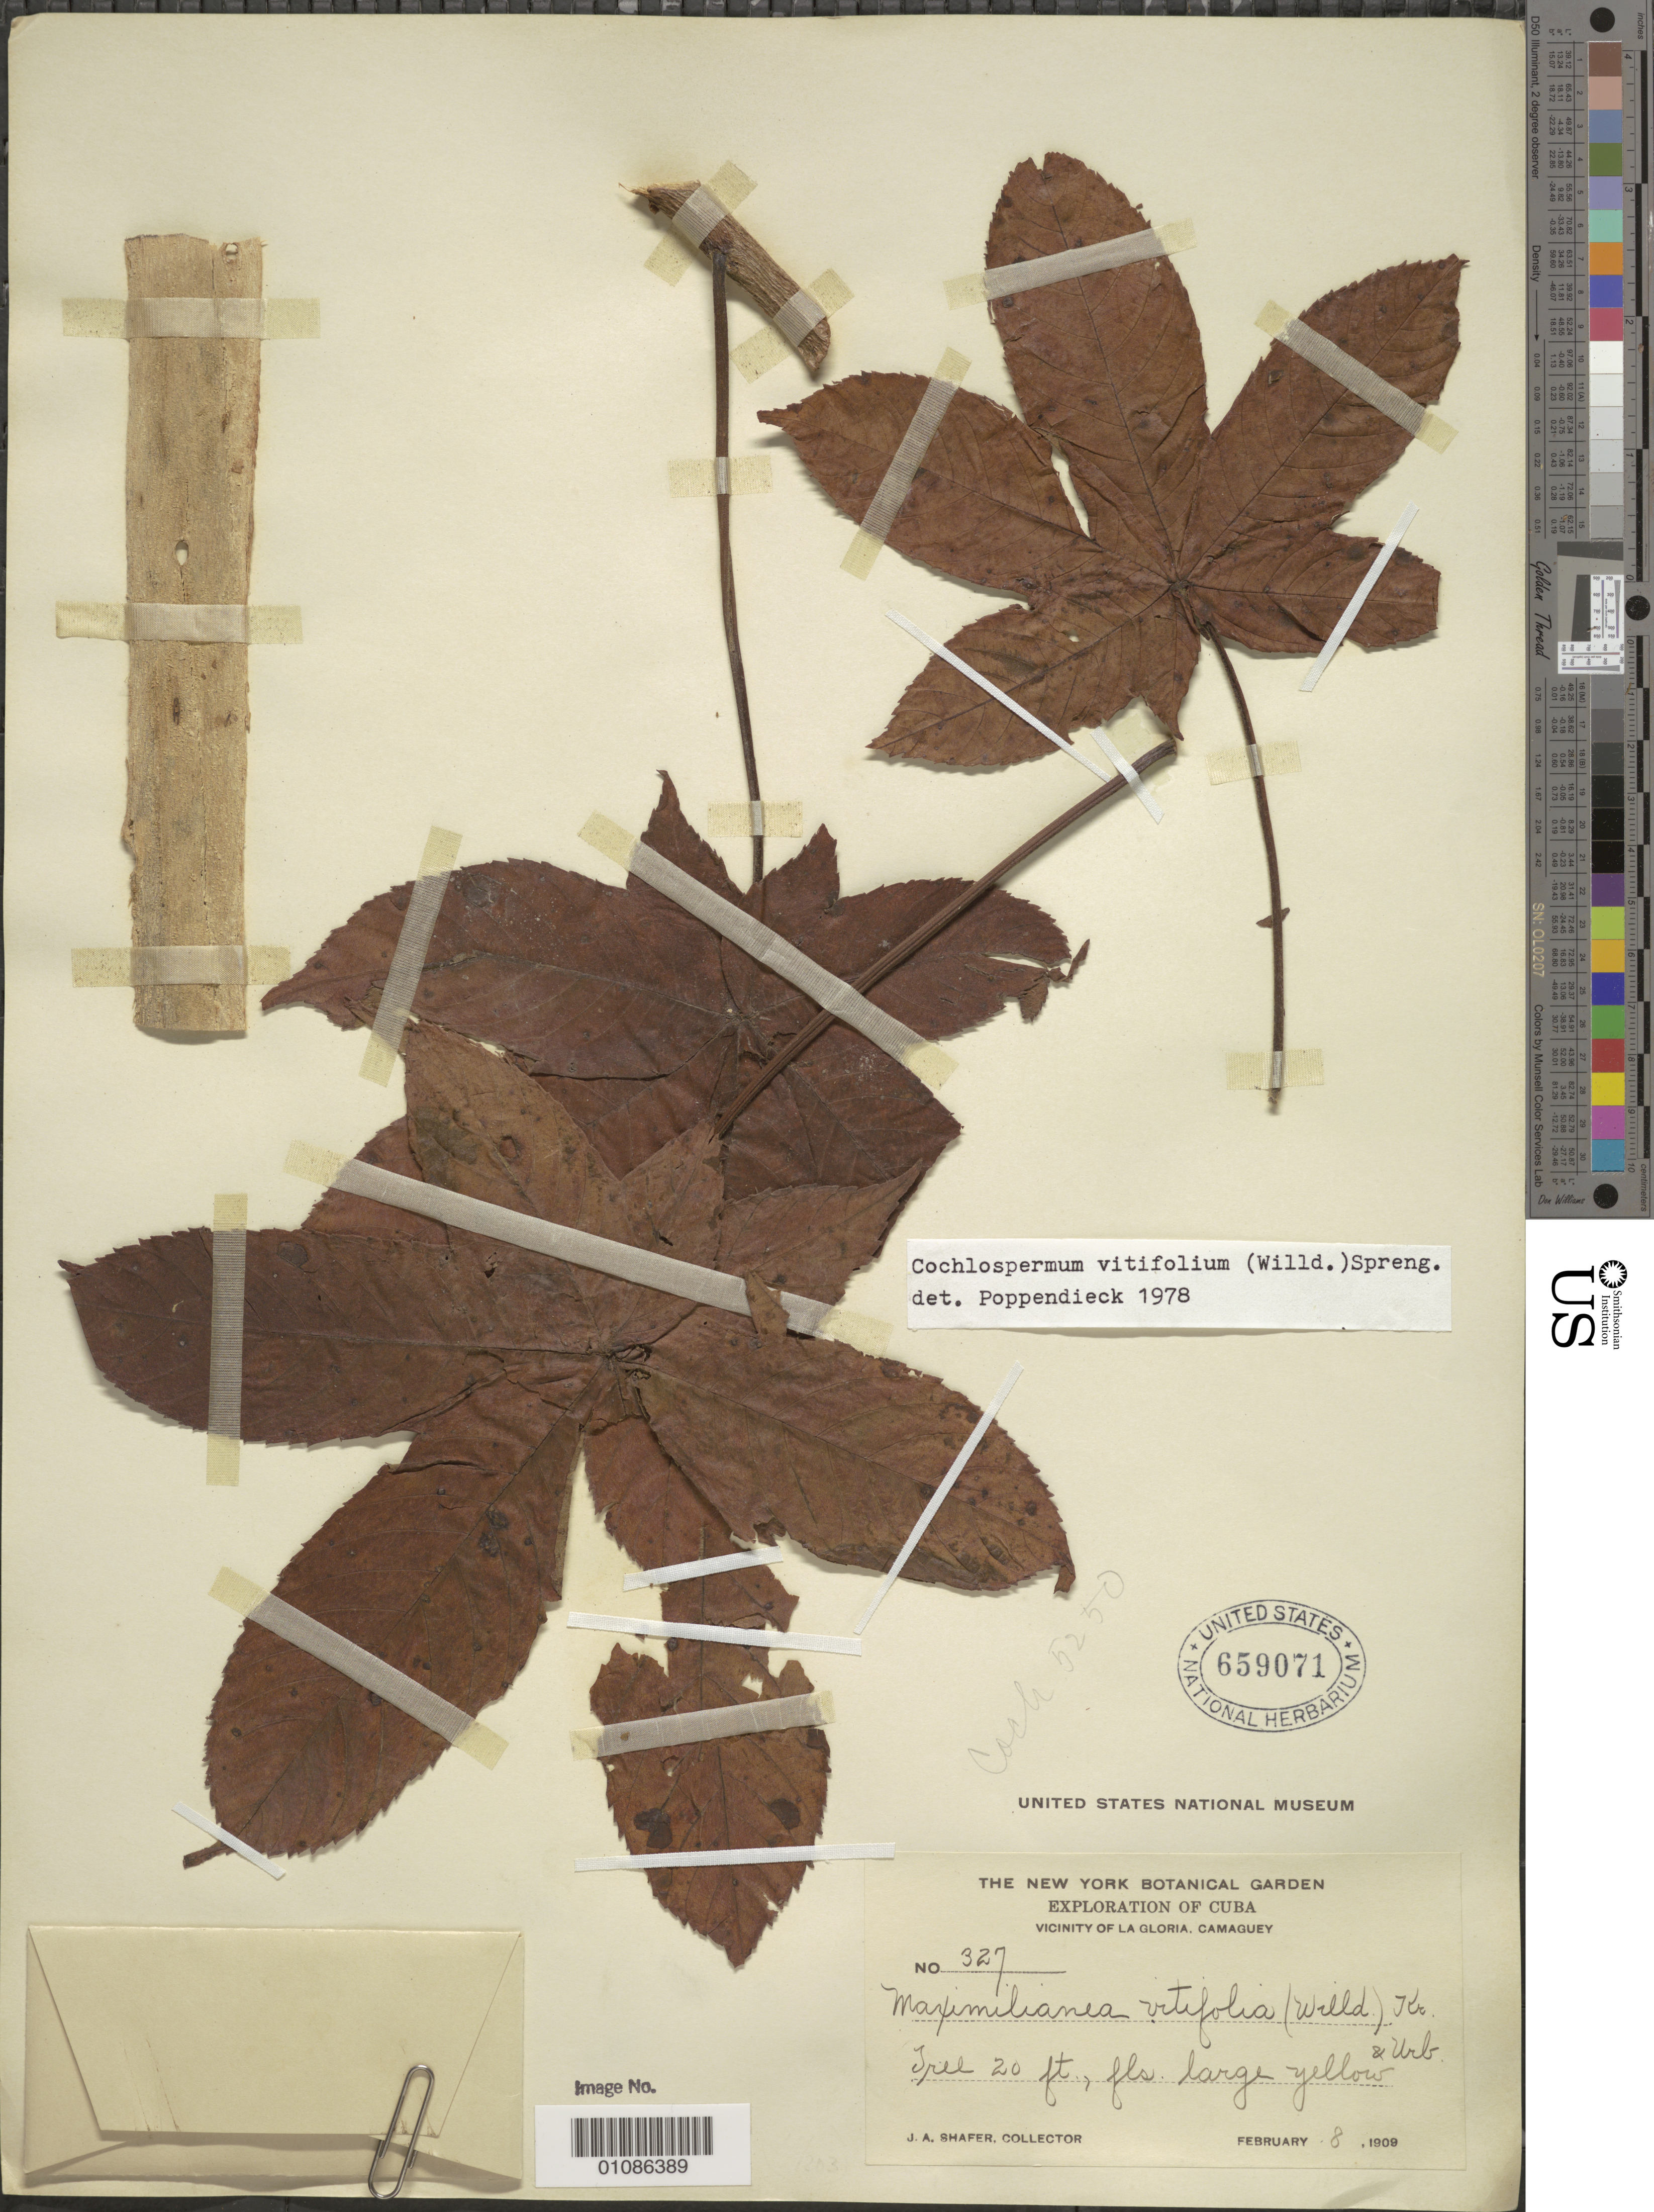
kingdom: Plantae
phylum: Tracheophyta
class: Magnoliopsida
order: Malvales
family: Cochlospermaceae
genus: Cochlospermum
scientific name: Cochlospermum vitifolium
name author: (Willd.) Spreng.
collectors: J. A. Shafer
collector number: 327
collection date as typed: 08 Feb 1909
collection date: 1909-02-08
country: Cuba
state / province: Camagüey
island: Cuba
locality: Camagüey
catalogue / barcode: US 659071